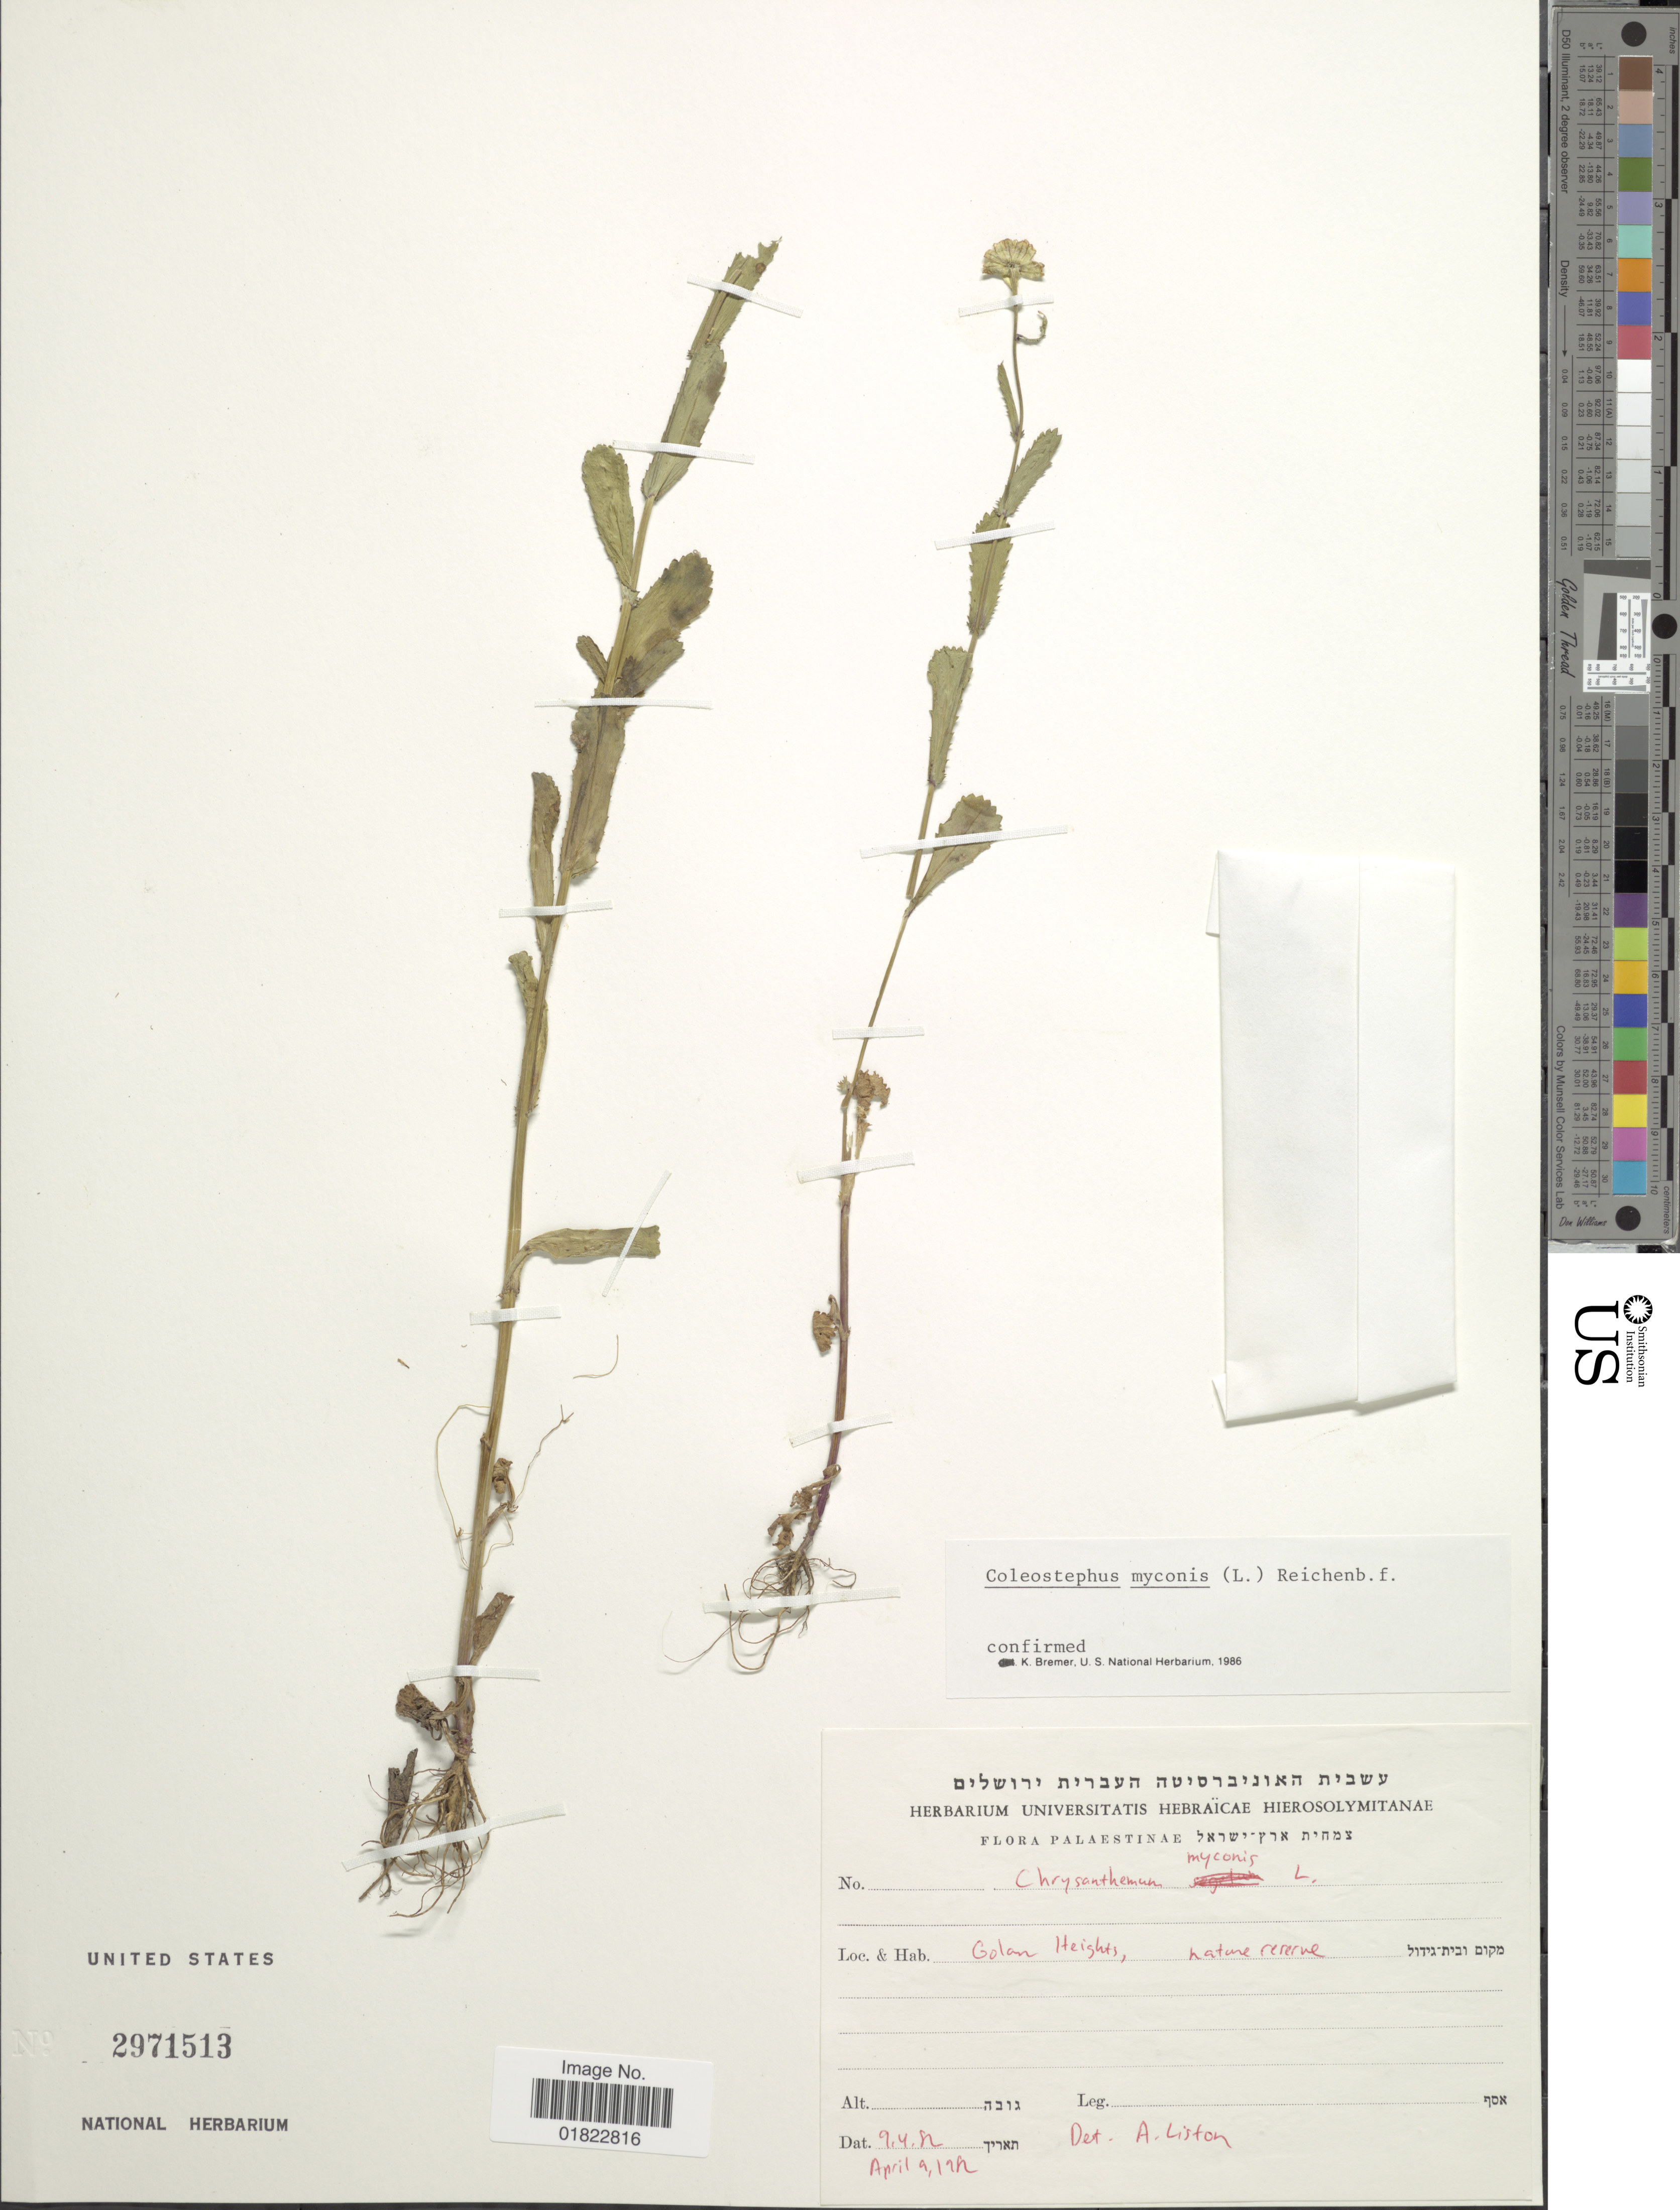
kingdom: Plantae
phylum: Tracheophyta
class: Magnoliopsida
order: Asterales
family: Asteraceae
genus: Coleostephus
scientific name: Coleostephus myconis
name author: (L.) Cass.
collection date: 1982-04-09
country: Syria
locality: Golan Heights.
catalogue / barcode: US 2971513